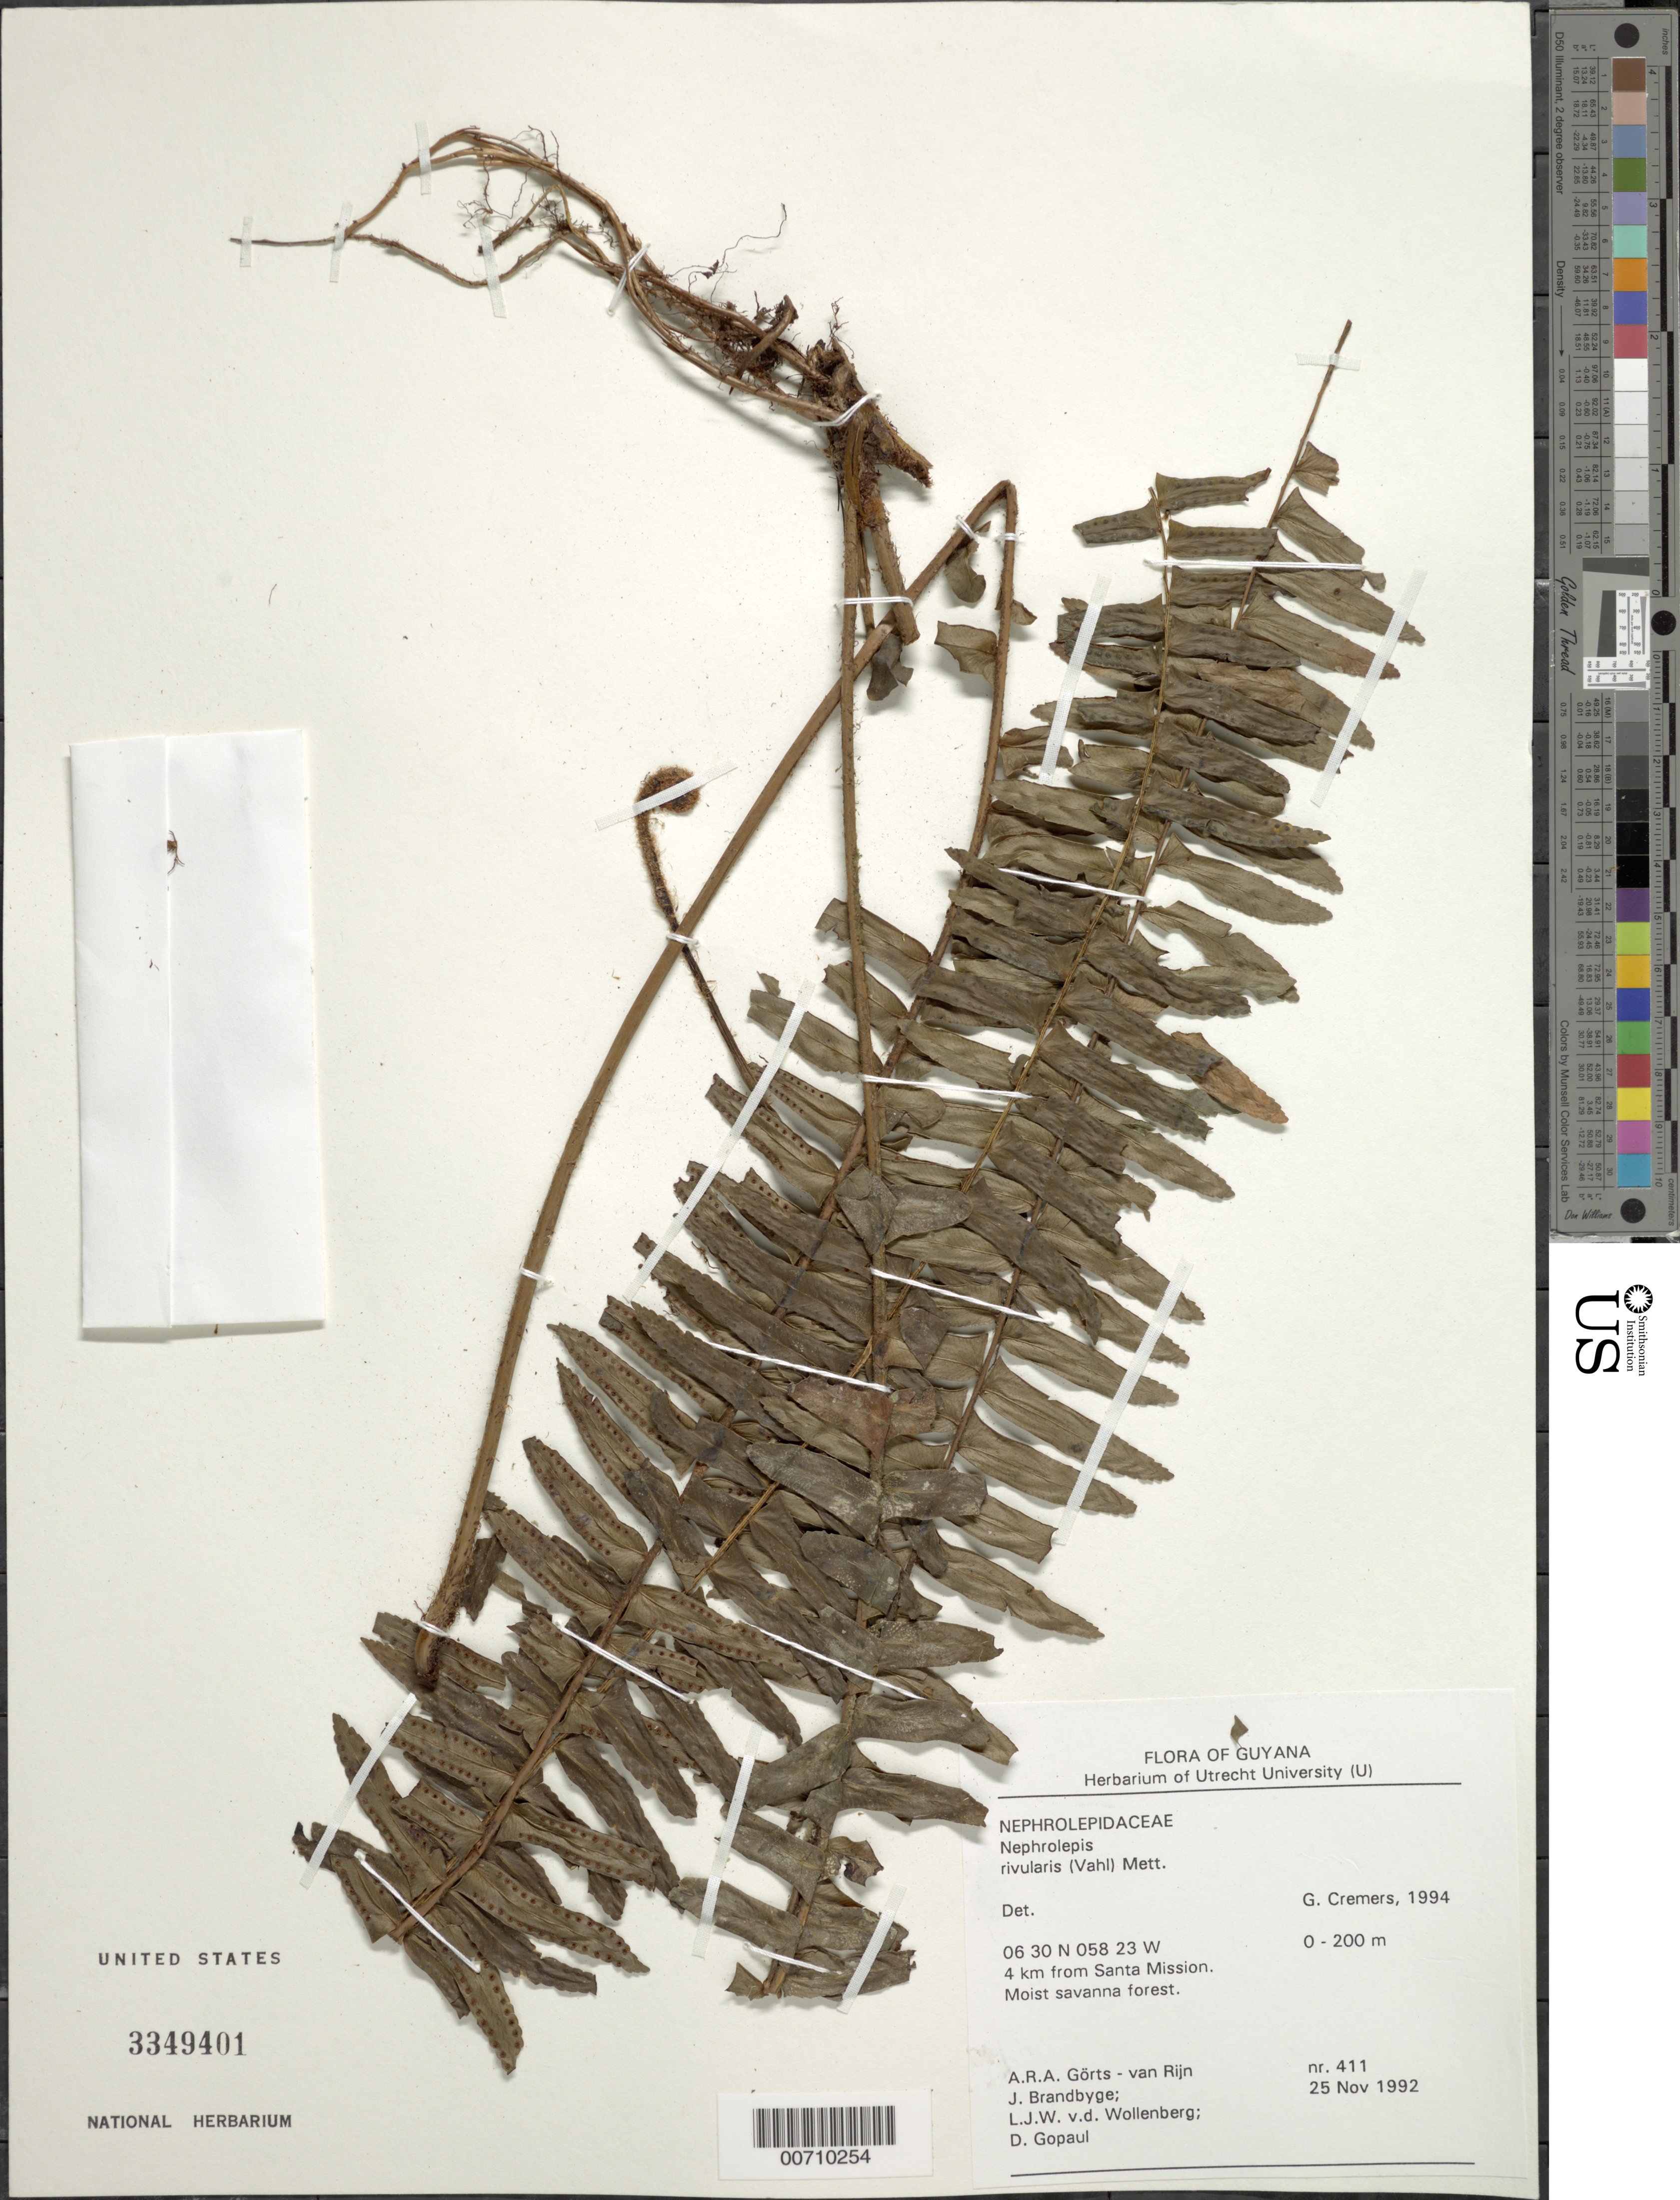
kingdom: Plantae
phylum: Tracheophyta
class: Polypodiopsida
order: Polypodiales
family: Nephrolepidaceae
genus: Nephrolepis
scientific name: Nephrolepis rivularis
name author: (Vahl) Mett. ex Krug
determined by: Cremers, Georges A.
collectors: A. .R. A. Görts-van Rijn, J. Brandbyge, L. van der Wollenberg & D. Gopaul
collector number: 411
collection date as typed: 25-Nov-92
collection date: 1992-11-25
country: Guyana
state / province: Demerara-Mahaica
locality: Santa Mission, 4 km from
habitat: Moist savanna forest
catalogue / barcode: US 3349401